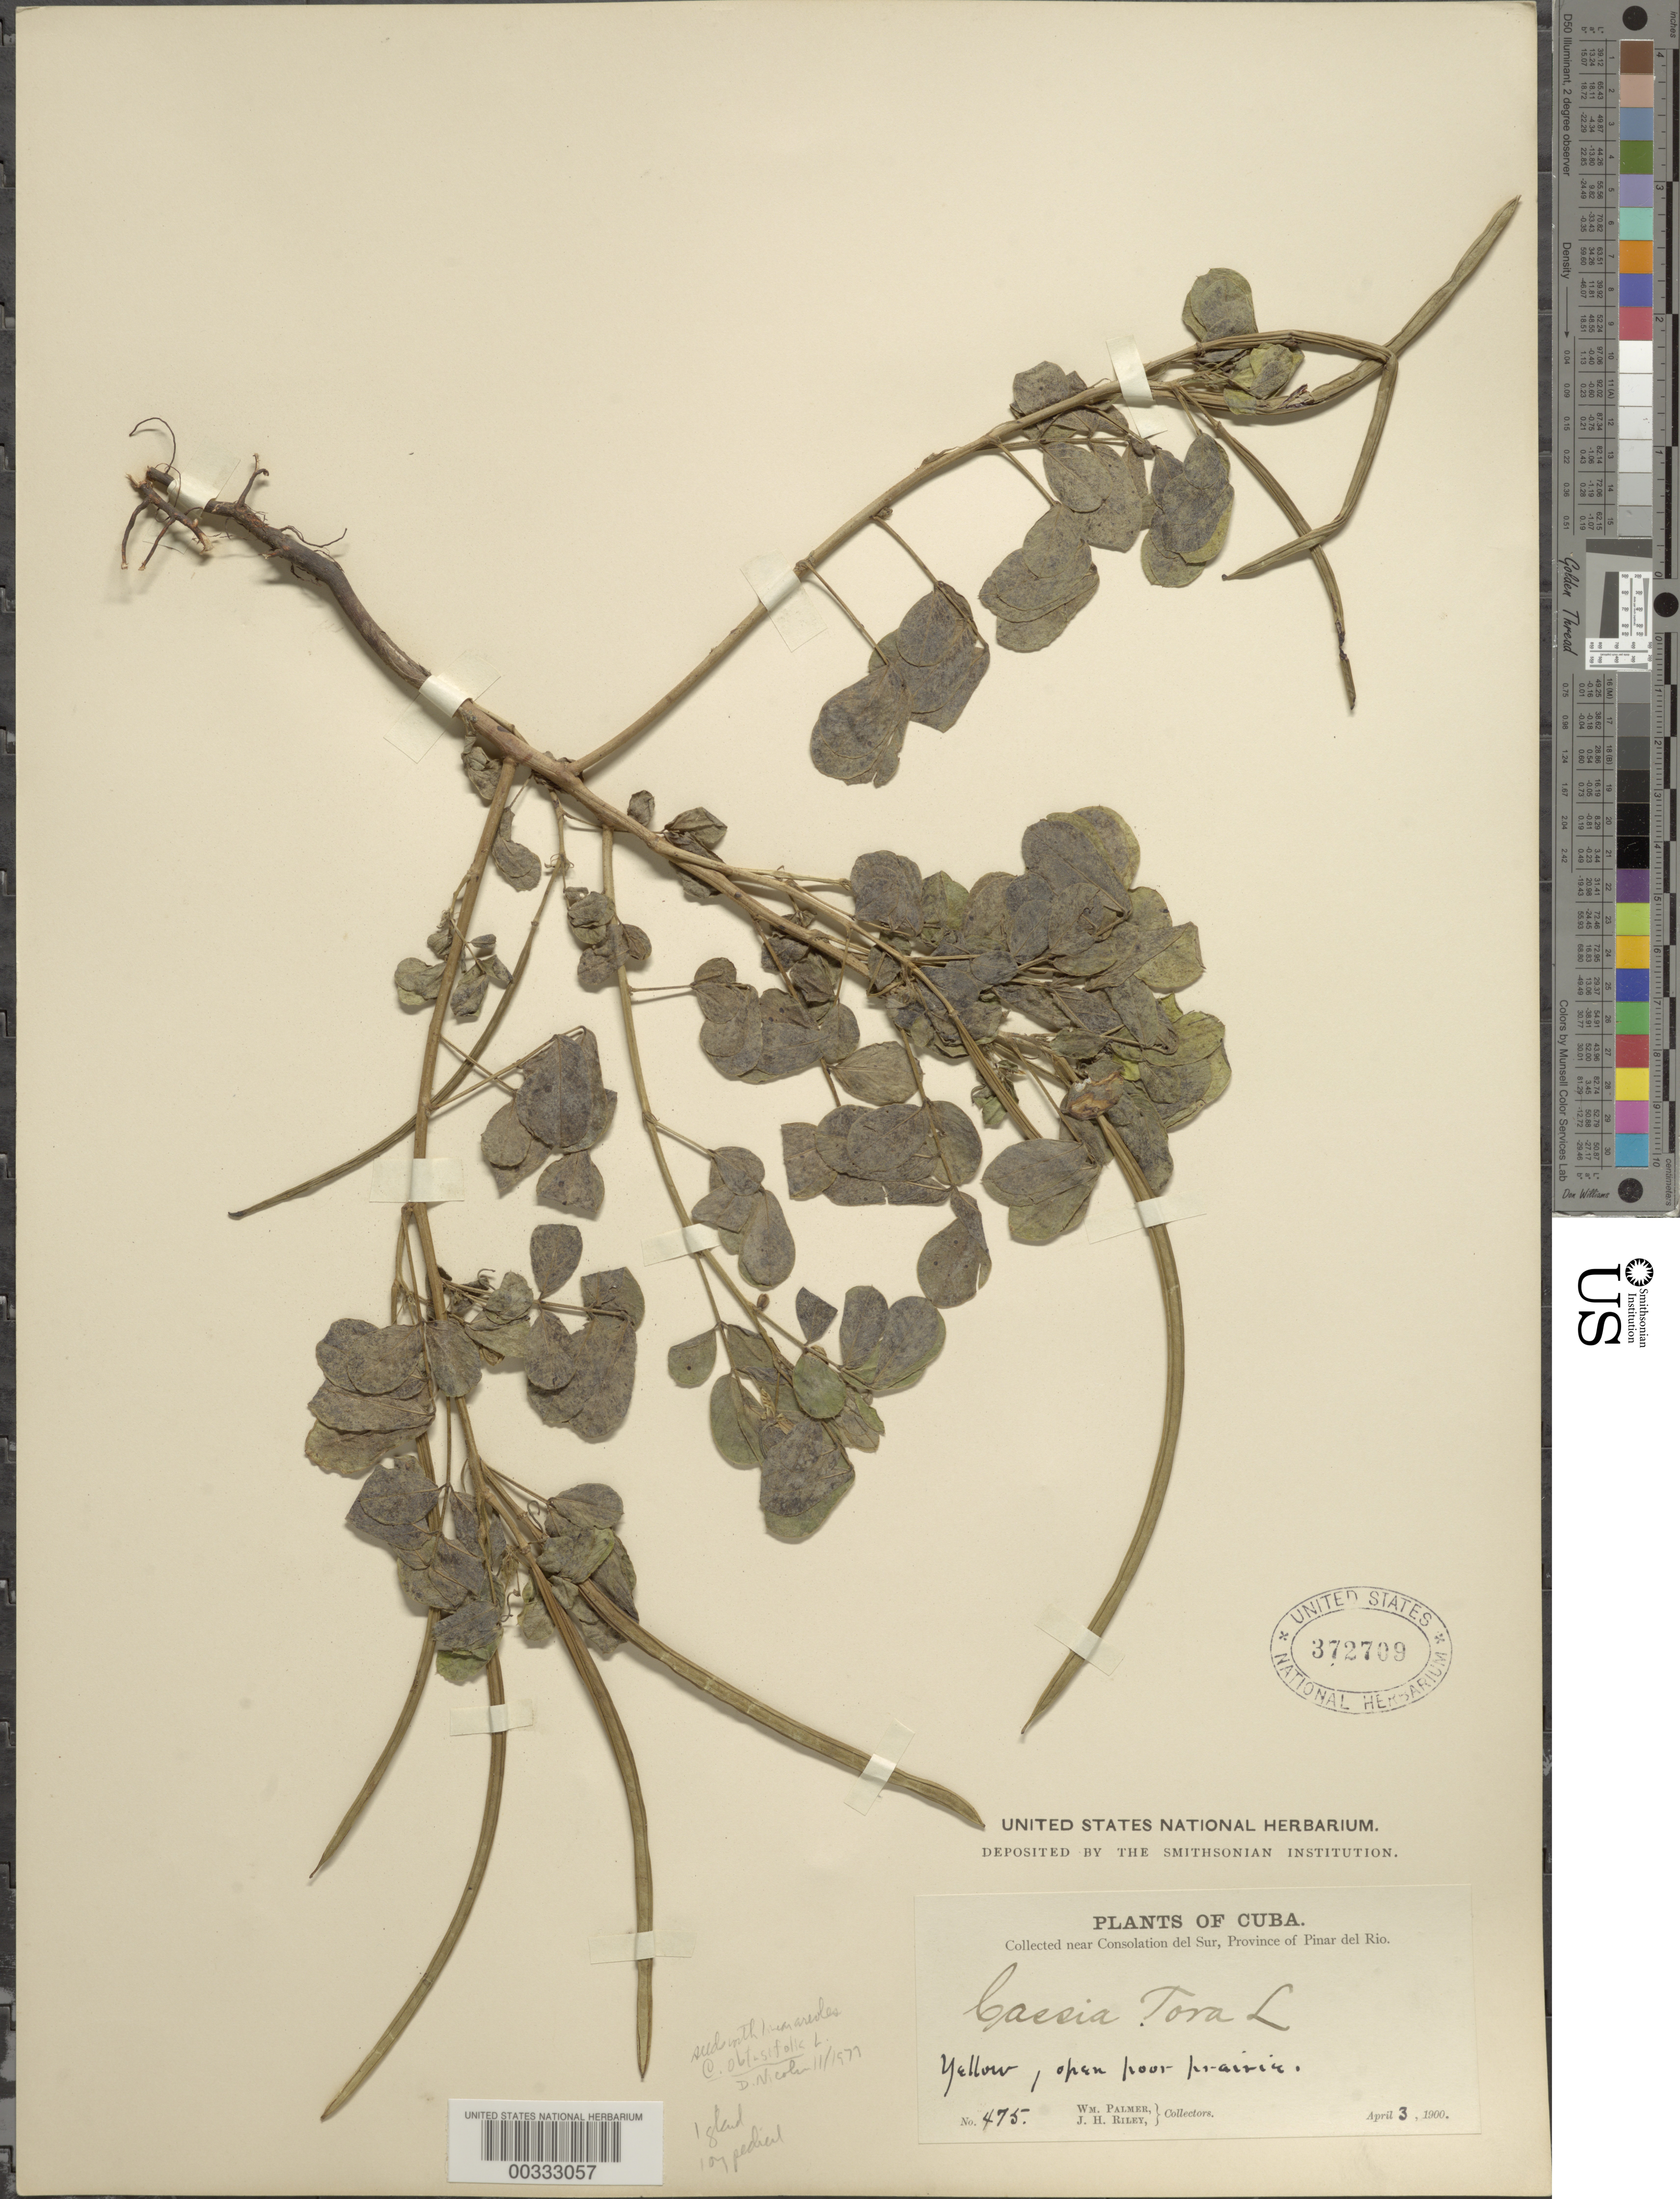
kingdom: Plantae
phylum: Tracheophyta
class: Magnoliopsida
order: Fabales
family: Fabaceae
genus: Senna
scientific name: Senna obtusifolia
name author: (L.) H.S. Irwin & Barneby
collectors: W. Palmer & J. H. Riley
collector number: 475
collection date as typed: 03 Apr 1900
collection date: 1900-04-03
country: Cuba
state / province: Pinar del Río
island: Greater Antilles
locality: Near consolation del sur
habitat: Open poor prairie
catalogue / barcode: US 372709